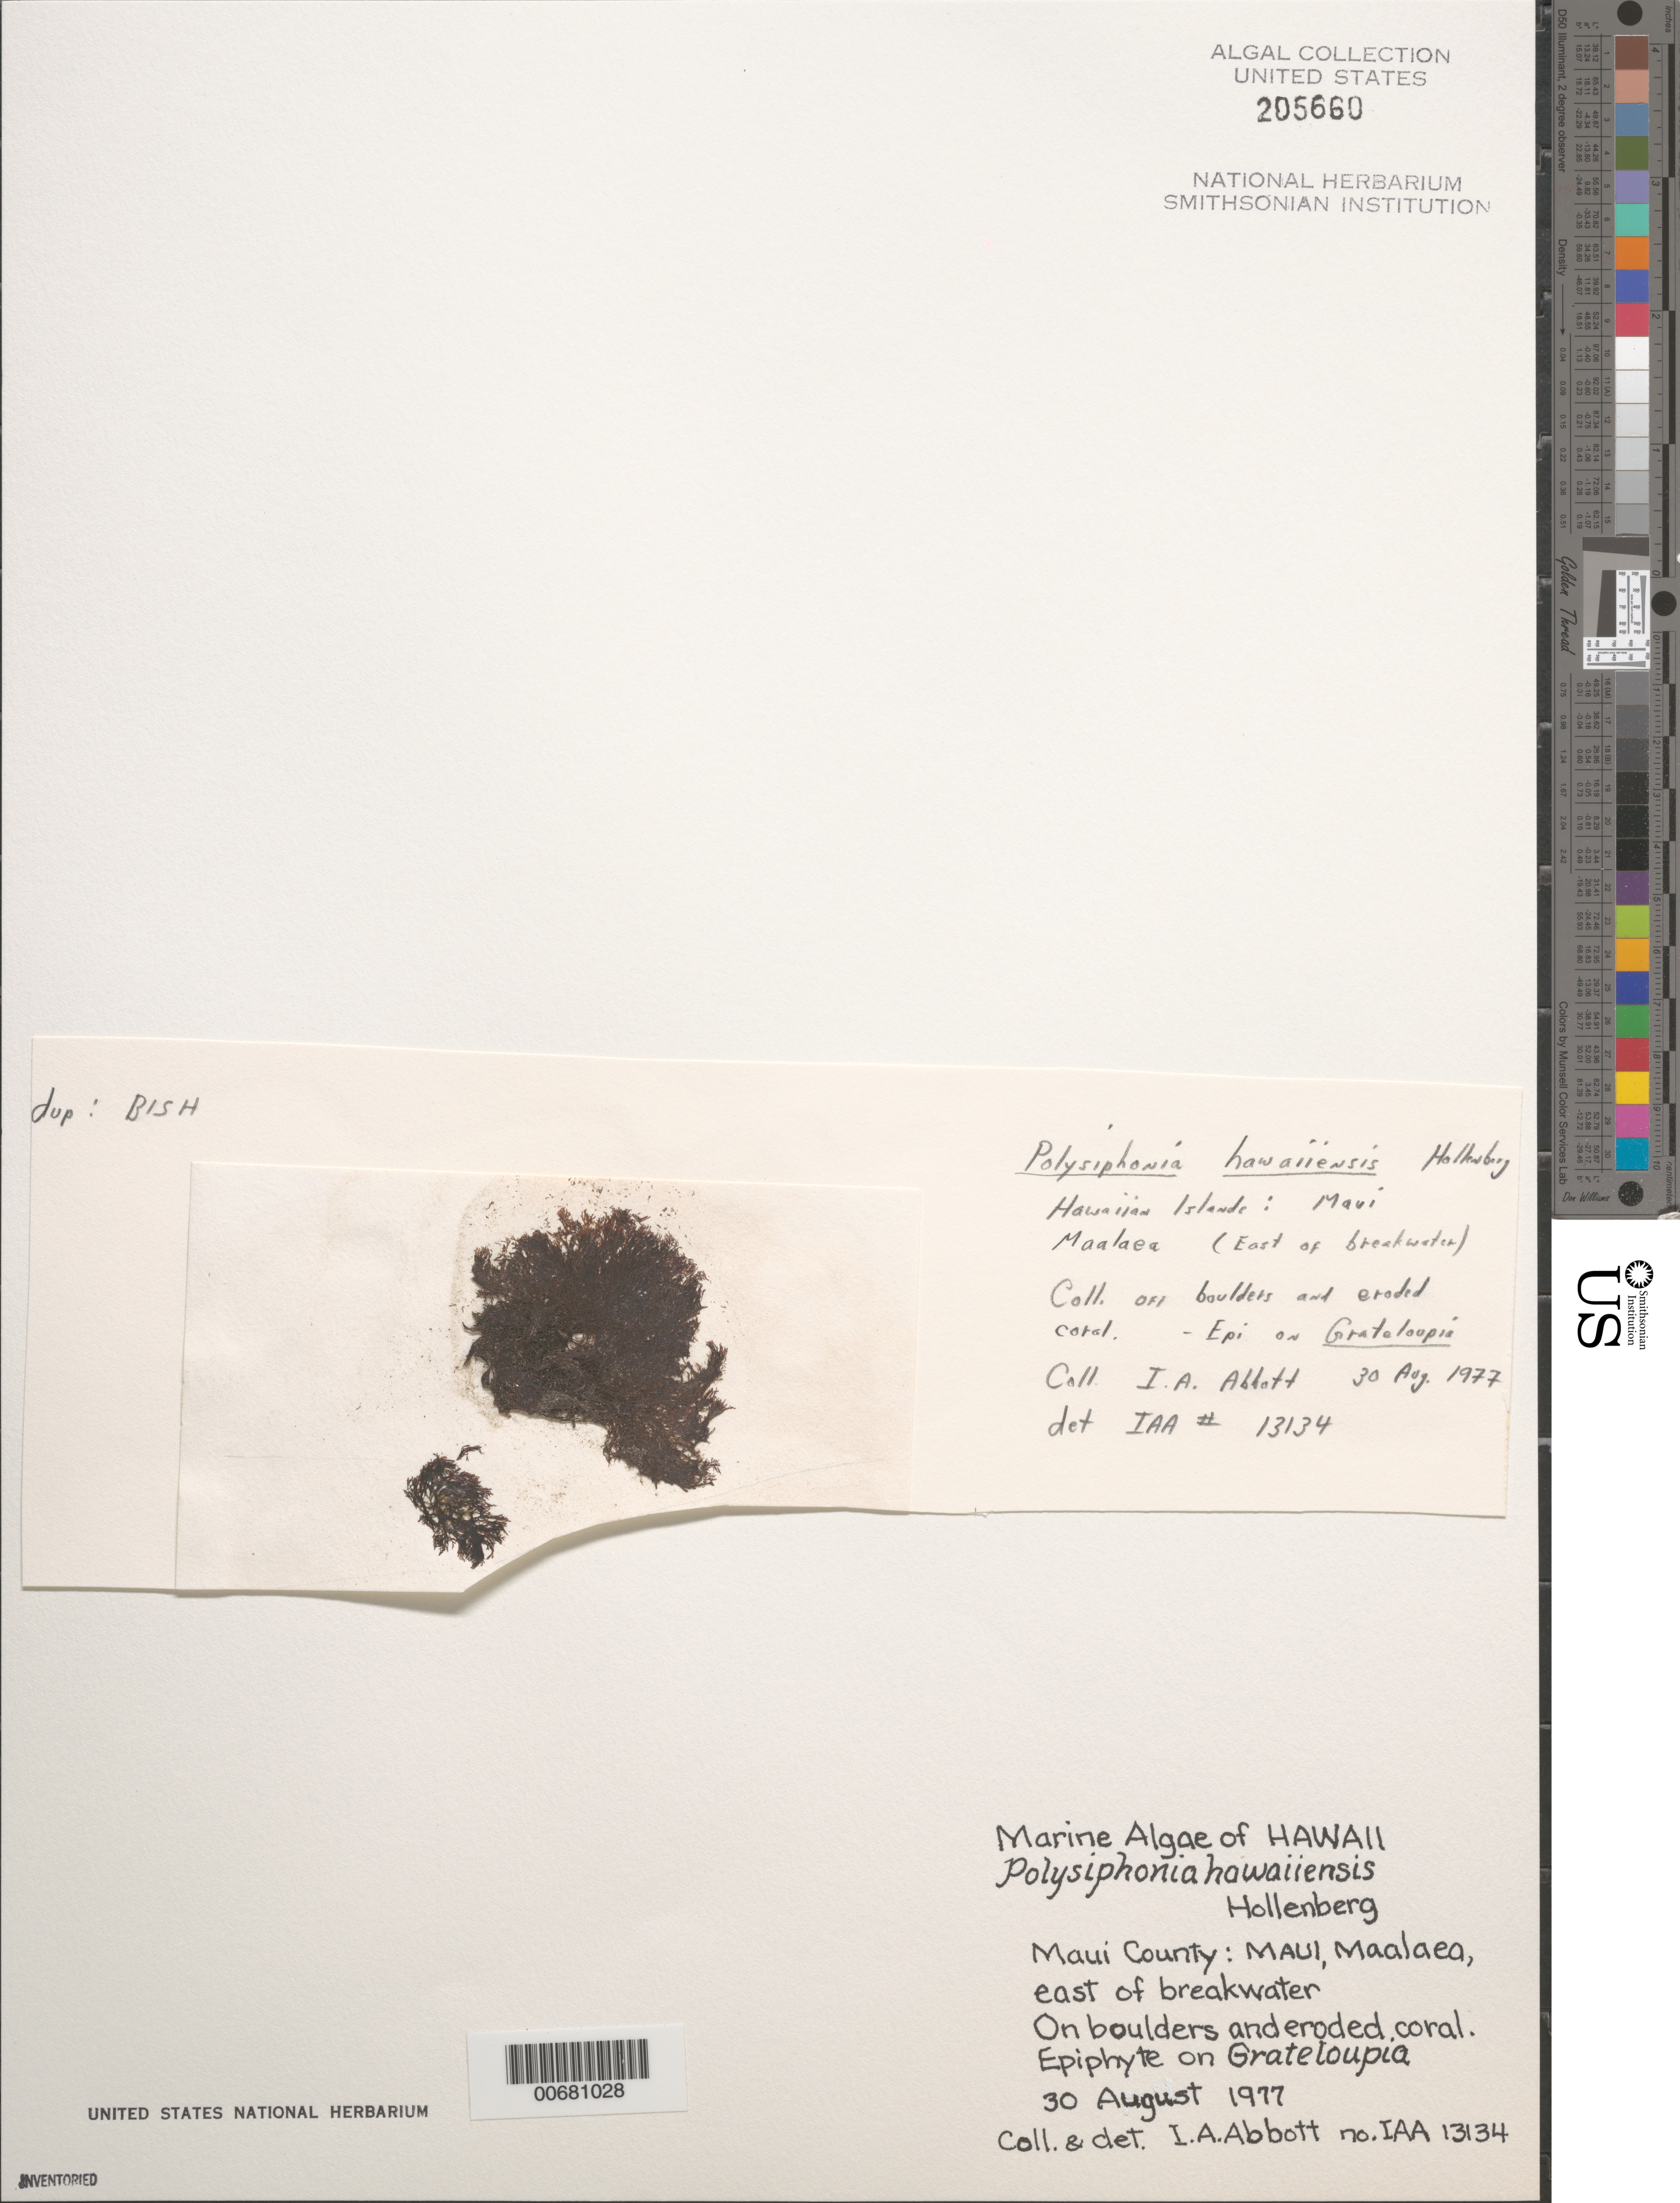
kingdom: Plantae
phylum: Rhodophyta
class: Florideophyceae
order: Ceramiales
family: Rhodomelaceae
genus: Melanothamnus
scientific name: Melanothamnus hawaiiensis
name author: (Hollenb.) Diaz-Tapia & Maggs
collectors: I. A. Abbott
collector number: IAA 13134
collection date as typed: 30 Aug 1977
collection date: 1977-08-30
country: United States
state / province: Hawaii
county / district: Maui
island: Maui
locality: Ma'alaea, east of breakwater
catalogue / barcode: US 205660